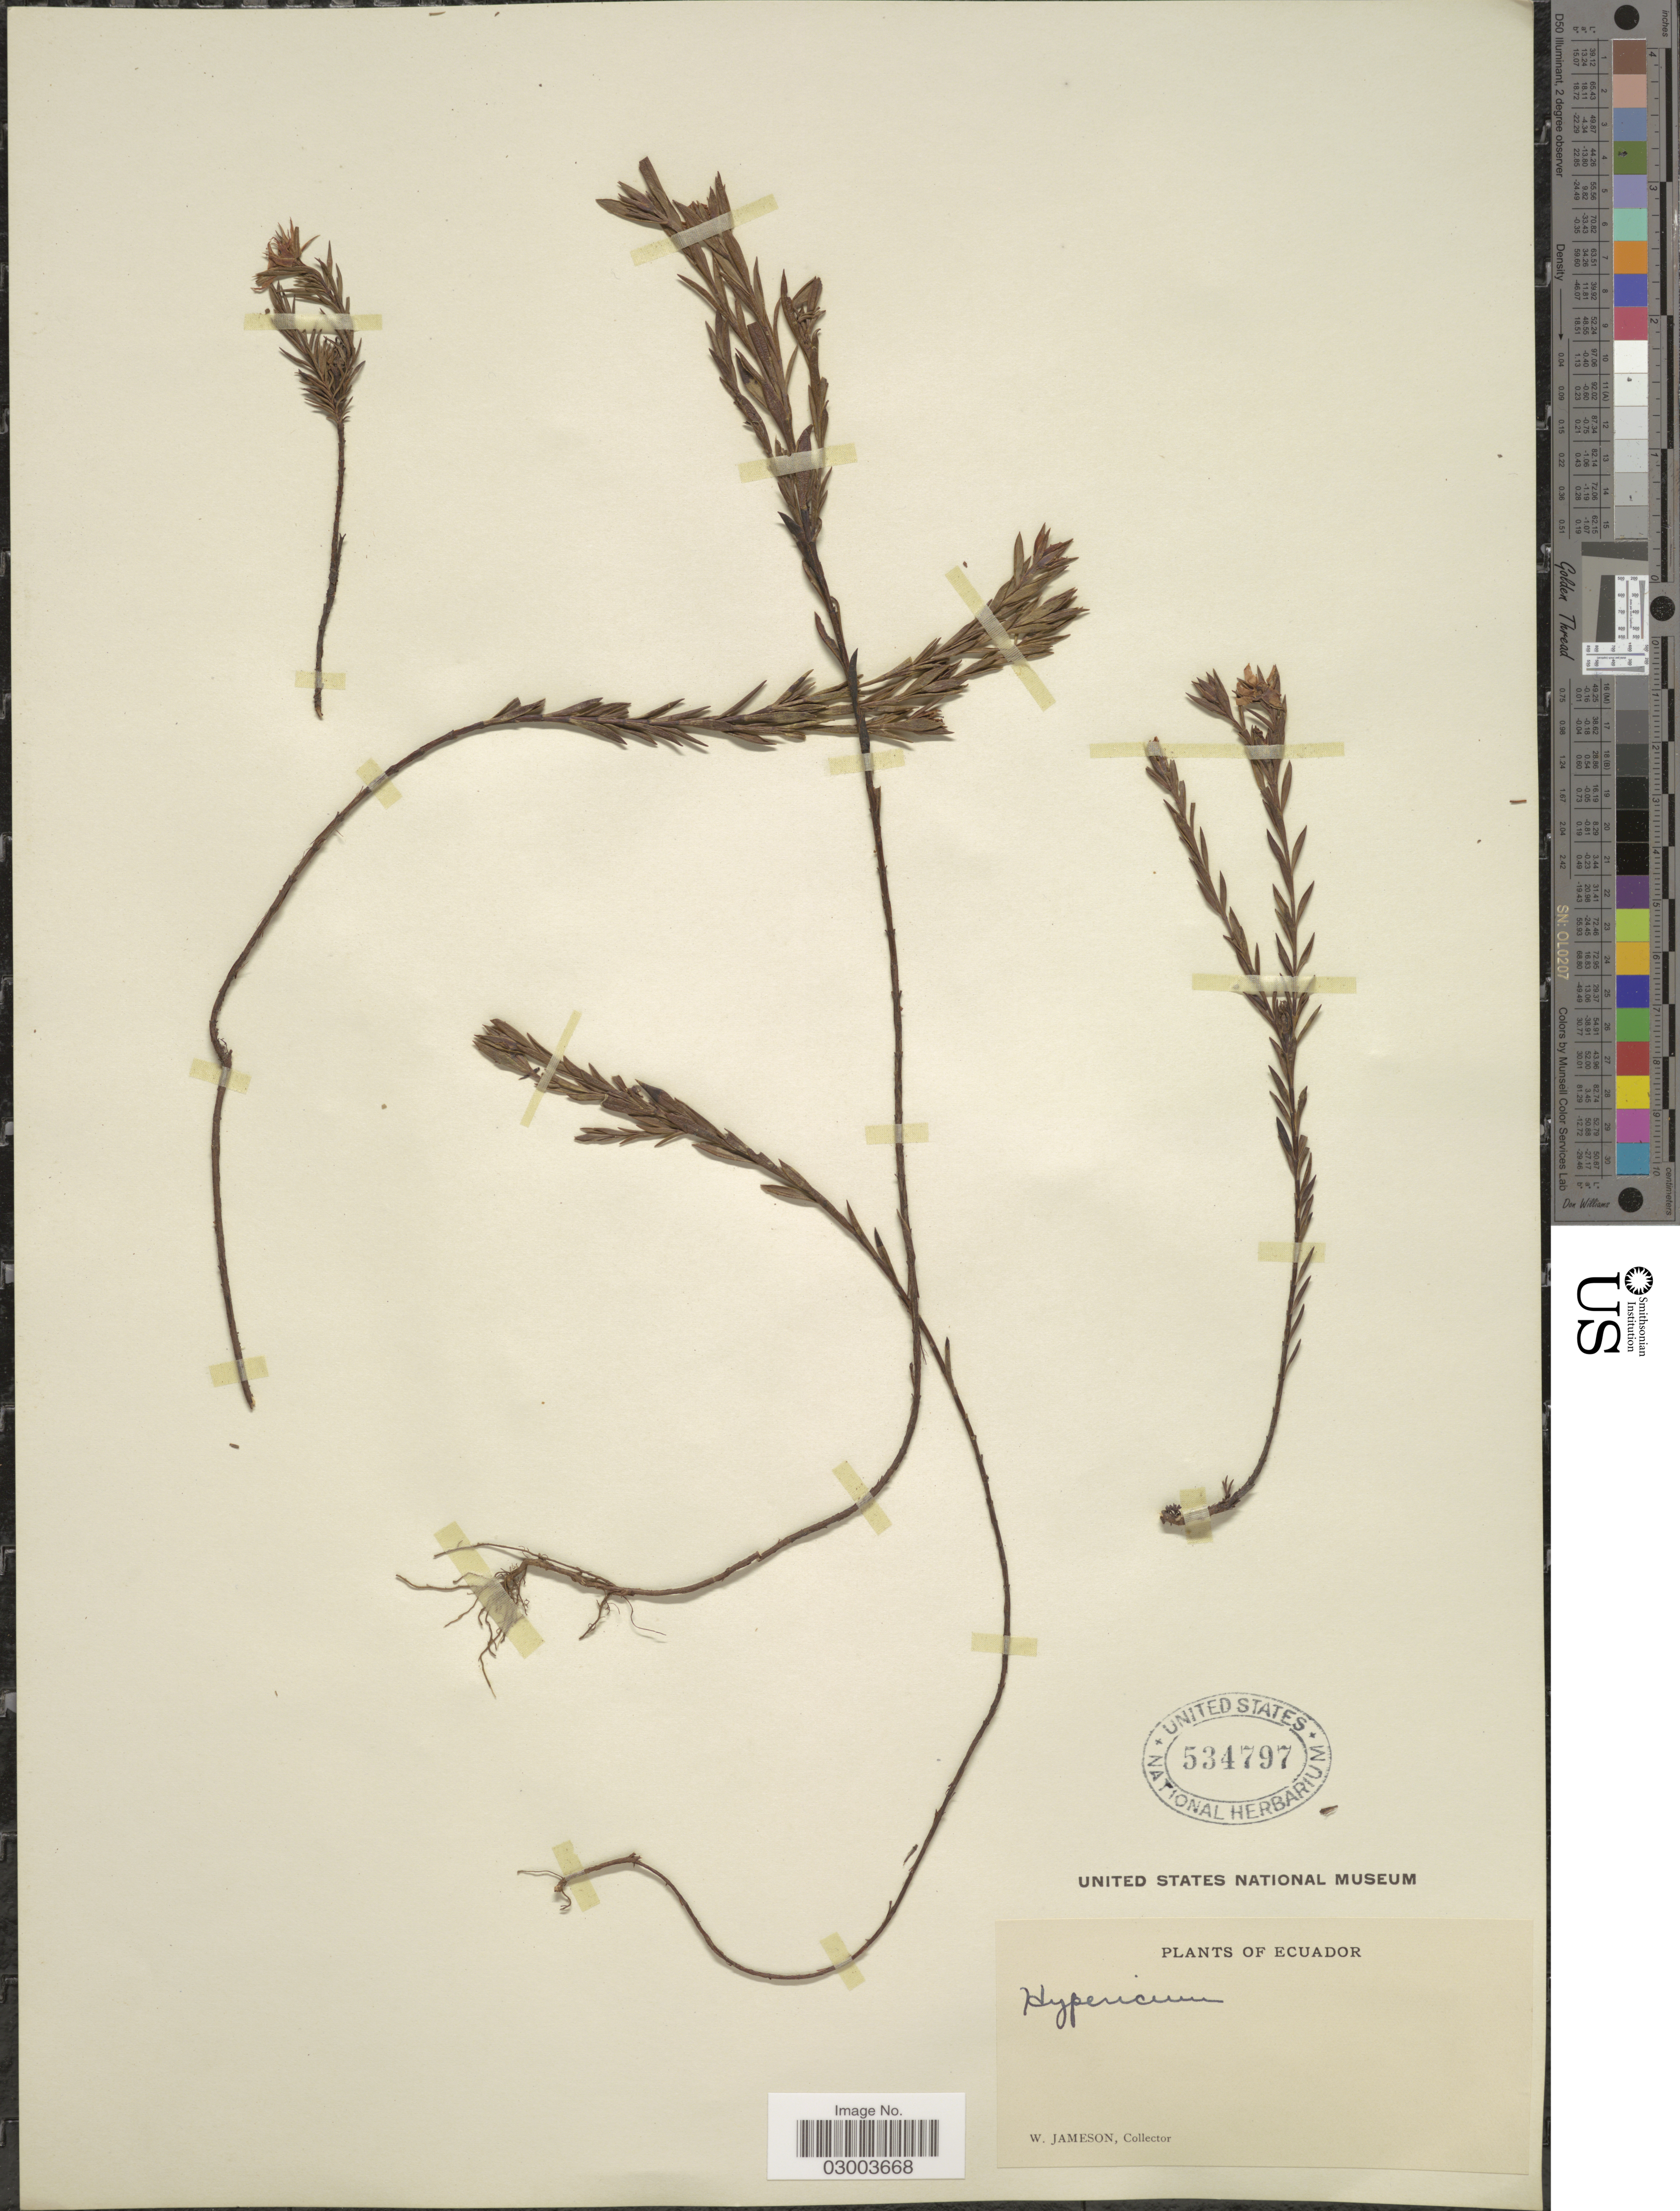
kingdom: Plantae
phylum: Tracheophyta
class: Magnoliopsida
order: Malpighiales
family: Hypericaceae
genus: Hypericum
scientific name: Hypericum decandrum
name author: Turcz.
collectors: W. Jameson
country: Ecuador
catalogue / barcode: US 534797